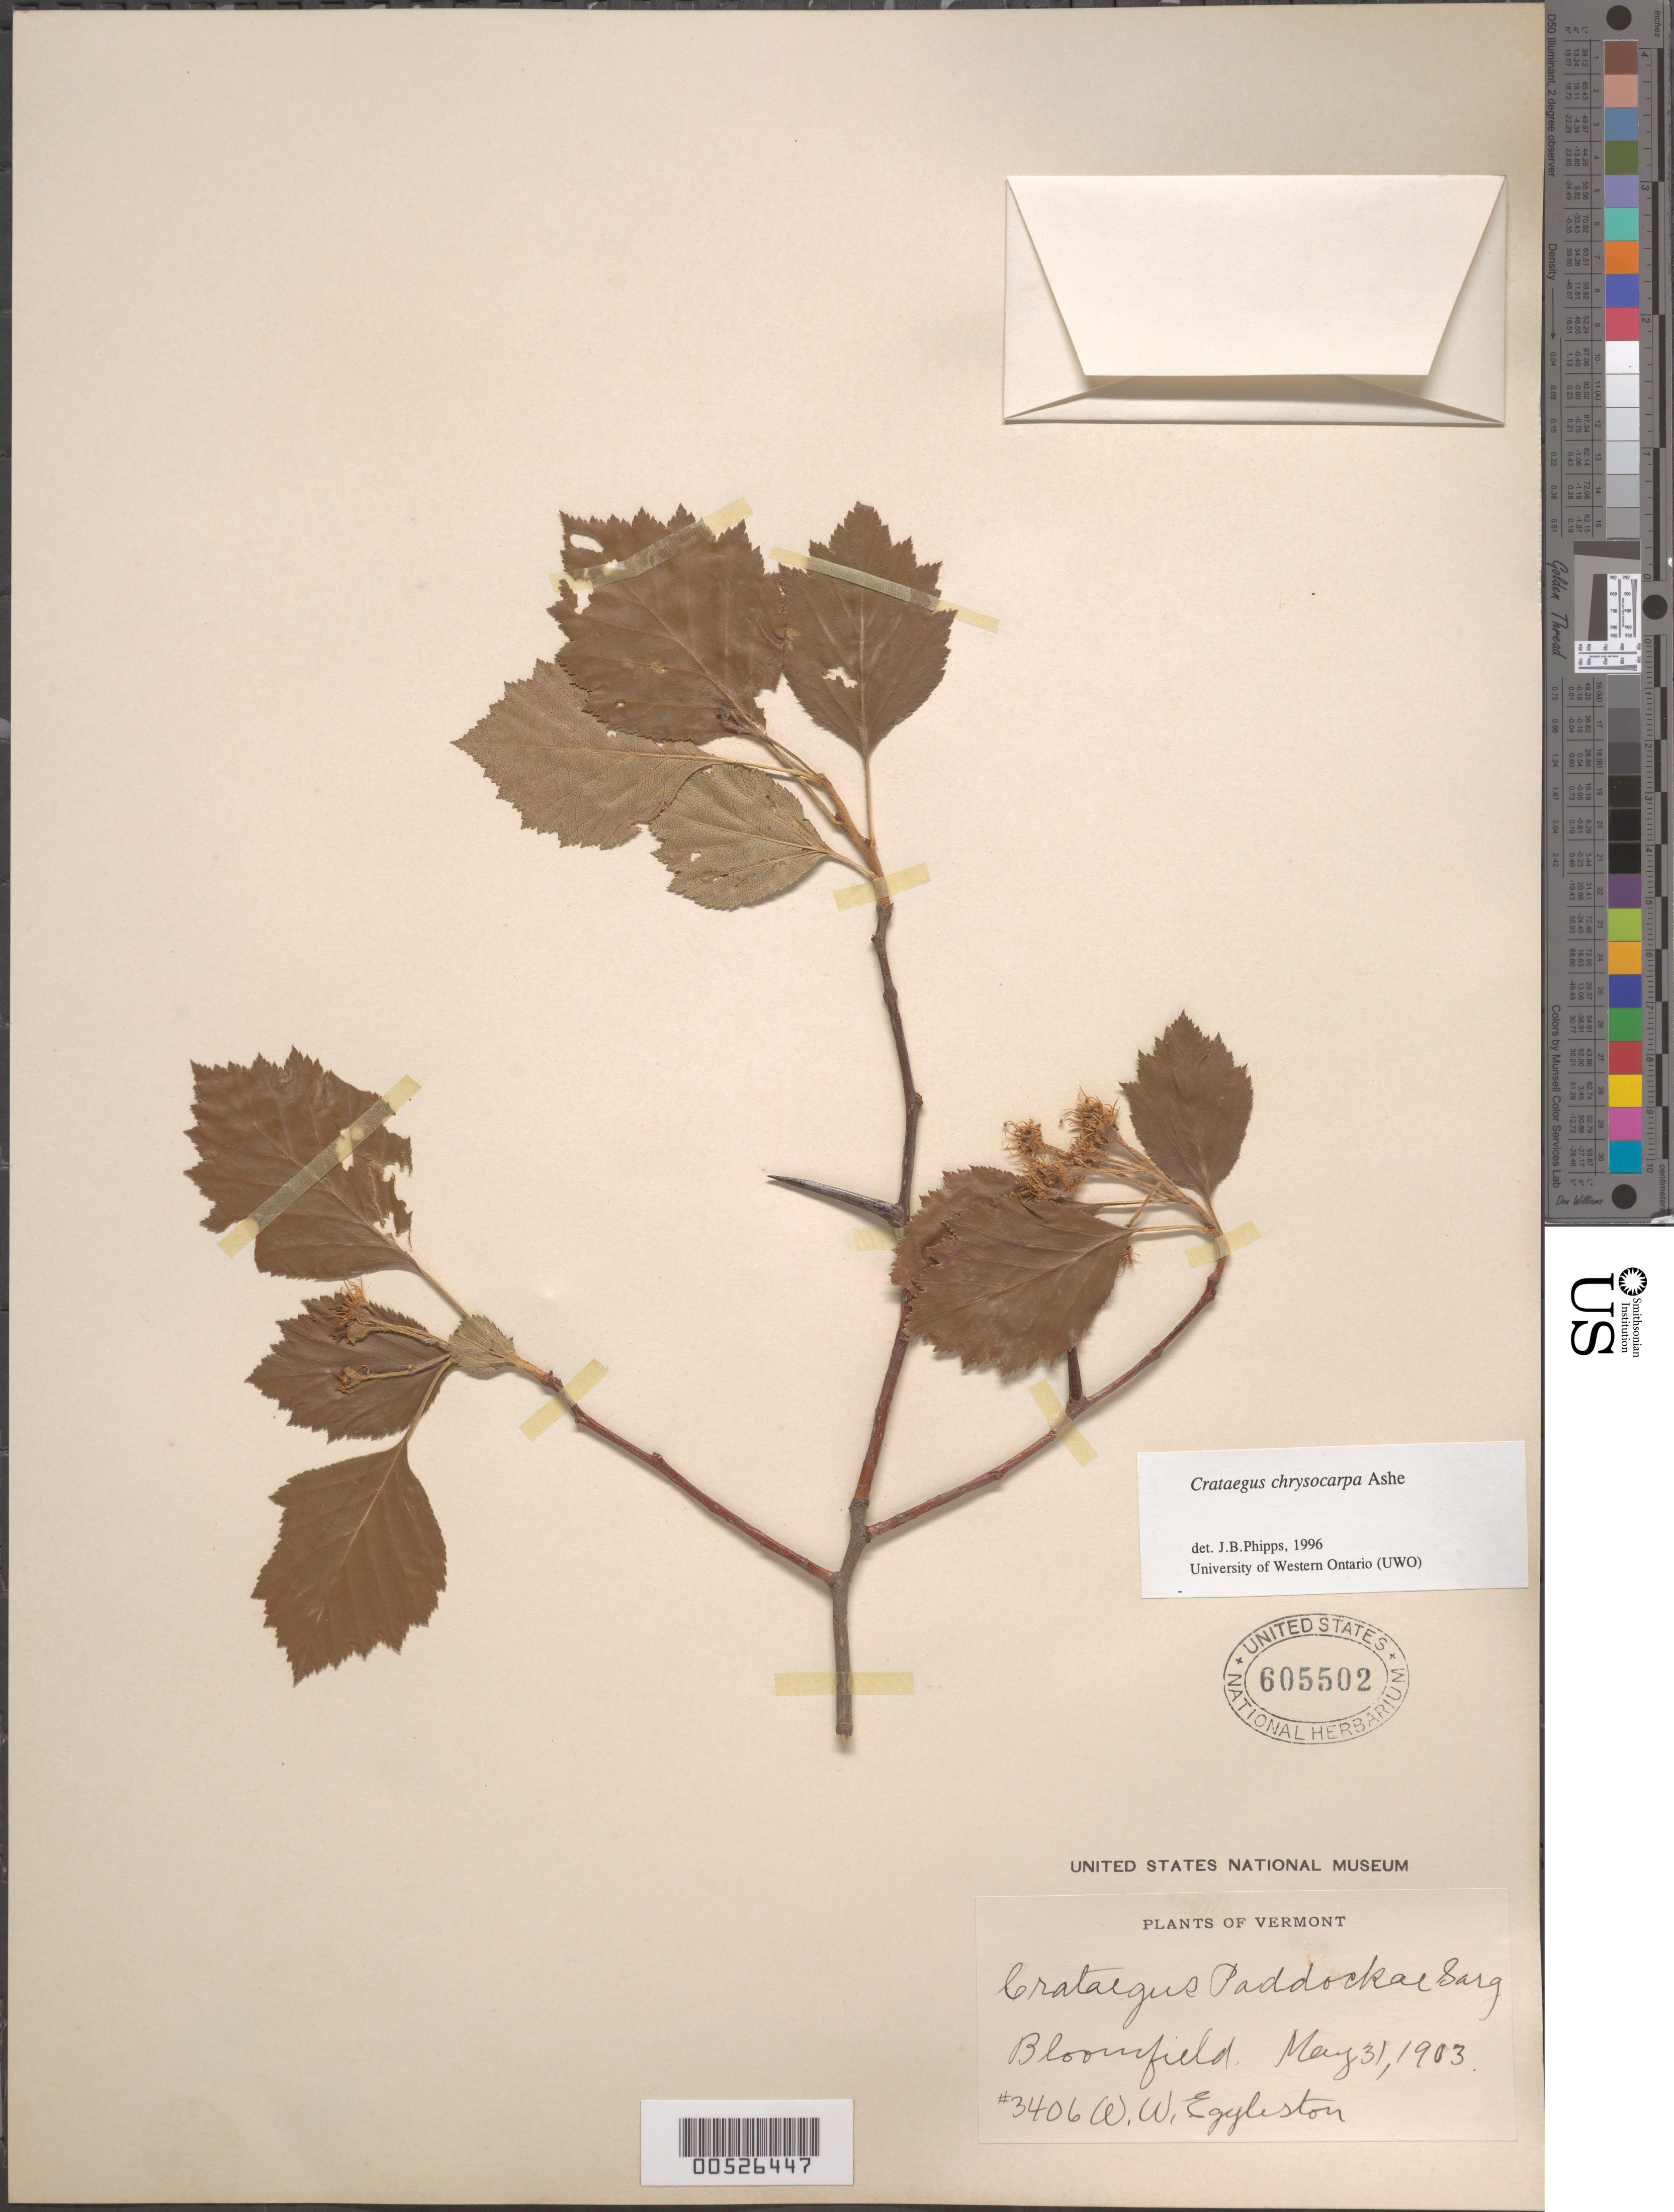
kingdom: Plantae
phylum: Tracheophyta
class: Magnoliopsida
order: Rosales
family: Rosaceae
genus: Crataegus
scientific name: Crataegus chrysocarpa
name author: Ashe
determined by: Phipps, James B., (UWO), University of Western Ontario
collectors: W. W. Eggleston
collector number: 3406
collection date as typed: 31 May 1903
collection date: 1903-05-31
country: United States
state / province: Vermont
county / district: Essex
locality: Bloomfield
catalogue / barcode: US 605502